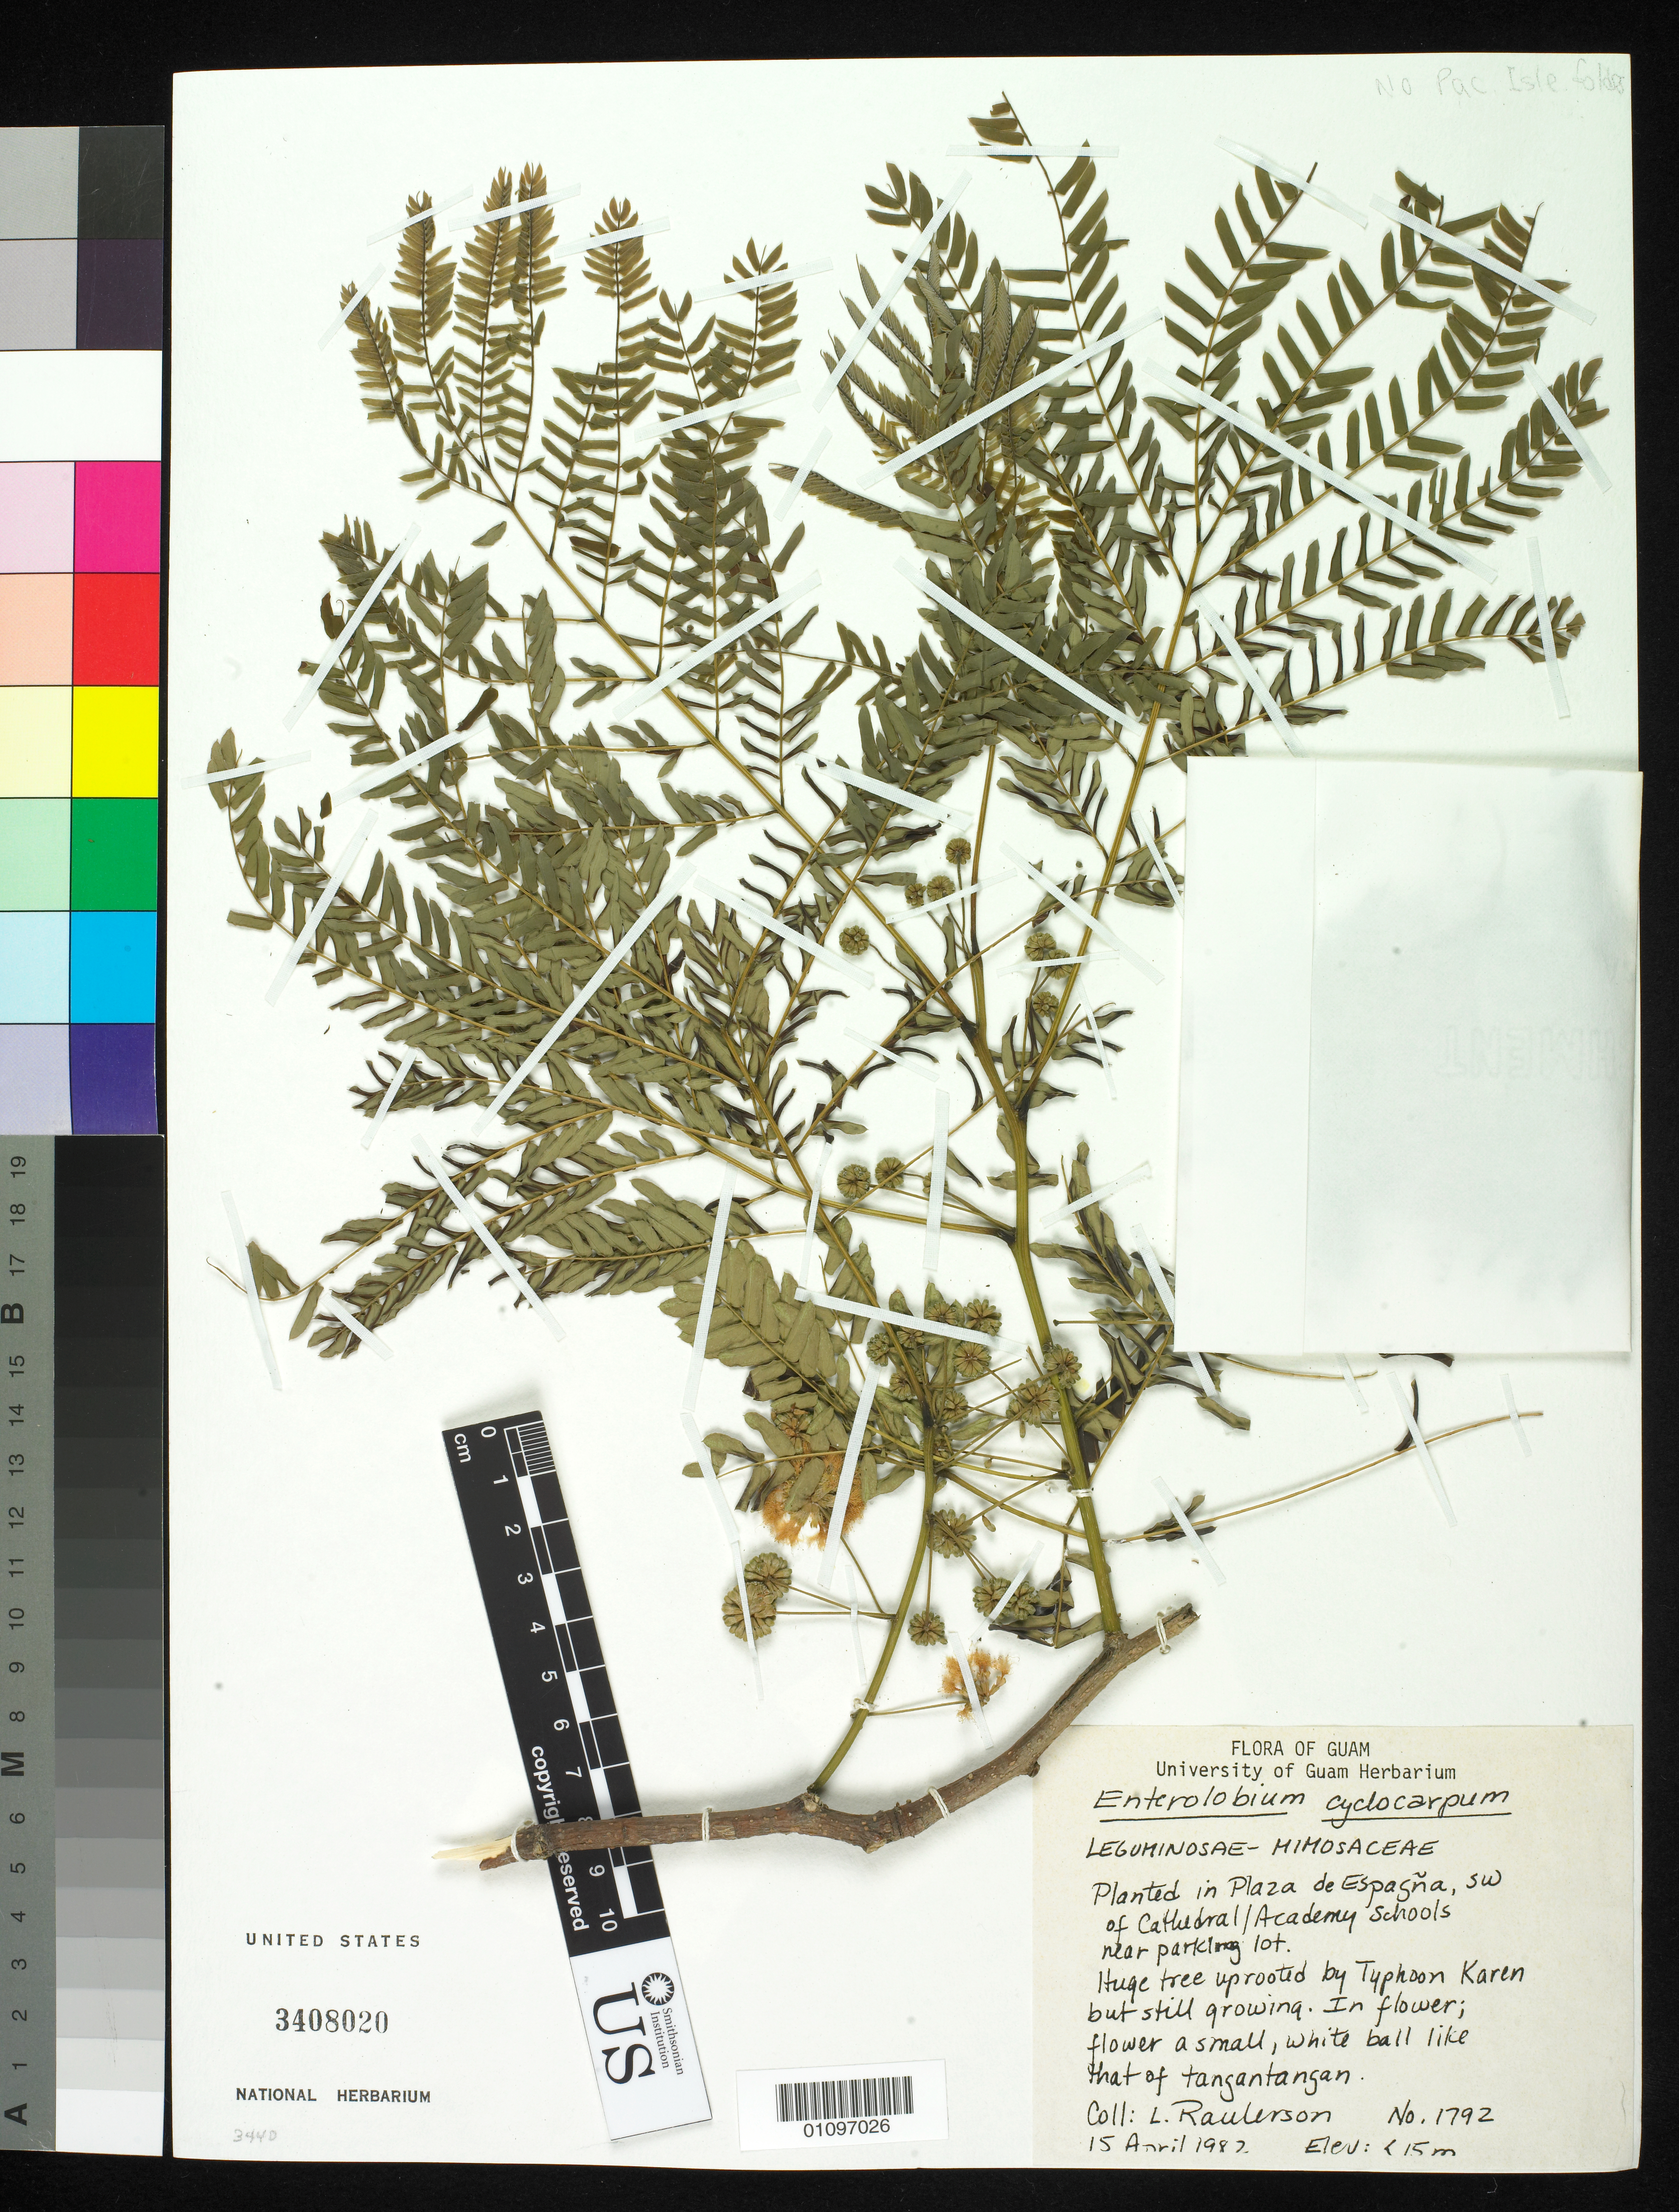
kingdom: Plantae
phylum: Tracheophyta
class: Magnoliopsida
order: Fabales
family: Fabaceae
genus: Enterolobium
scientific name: Enterolobium cyclocarpum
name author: (Jacq.) Griseb.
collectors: L. Raulerson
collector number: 1792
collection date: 1982-04-15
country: Guam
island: Guam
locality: Planted in plaza de Espagna, sW. of Cathedral / Academy Schools near parking lot.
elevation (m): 15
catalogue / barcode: US 3408020